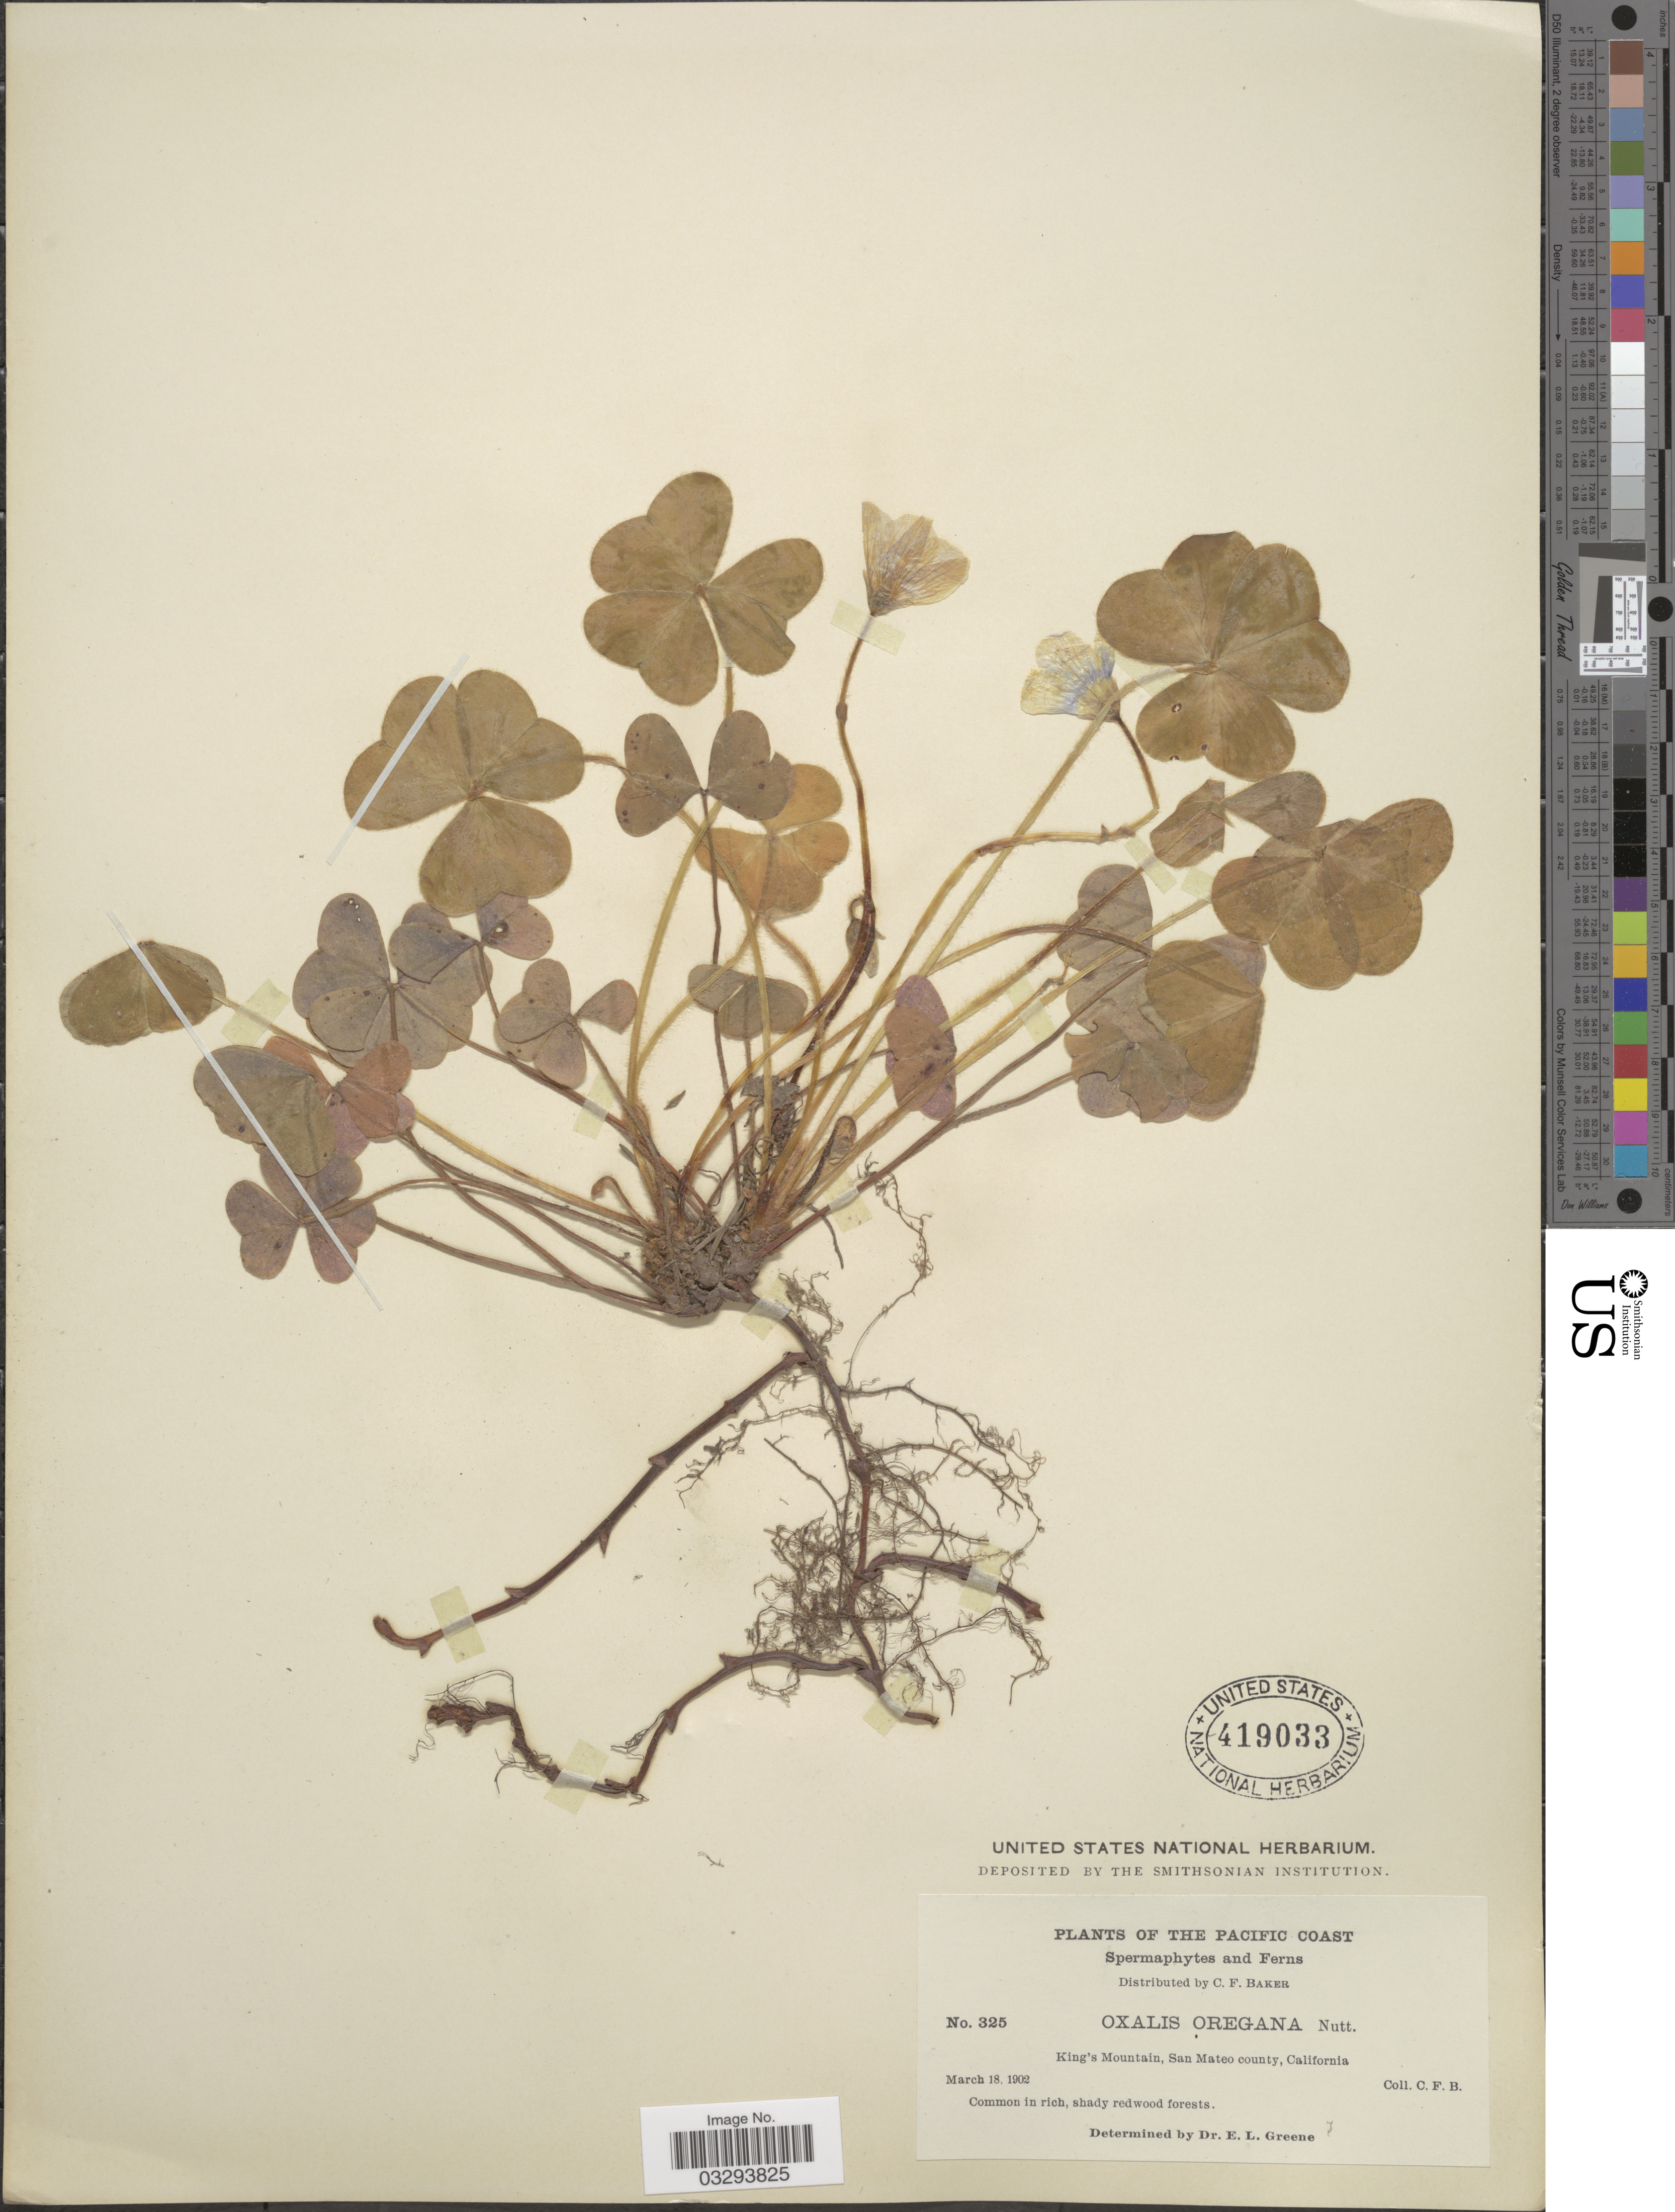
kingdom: Plantae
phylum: Tracheophyta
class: Magnoliopsida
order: Oxalidales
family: Oxalidaceae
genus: Oxalis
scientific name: Oxalis oregana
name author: Nutt.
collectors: C. F. Baker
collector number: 325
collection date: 1902-03-18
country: United States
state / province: California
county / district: San Mateo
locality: The Pacific Coast. King's Mountain, San Mateo county.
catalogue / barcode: US 419033